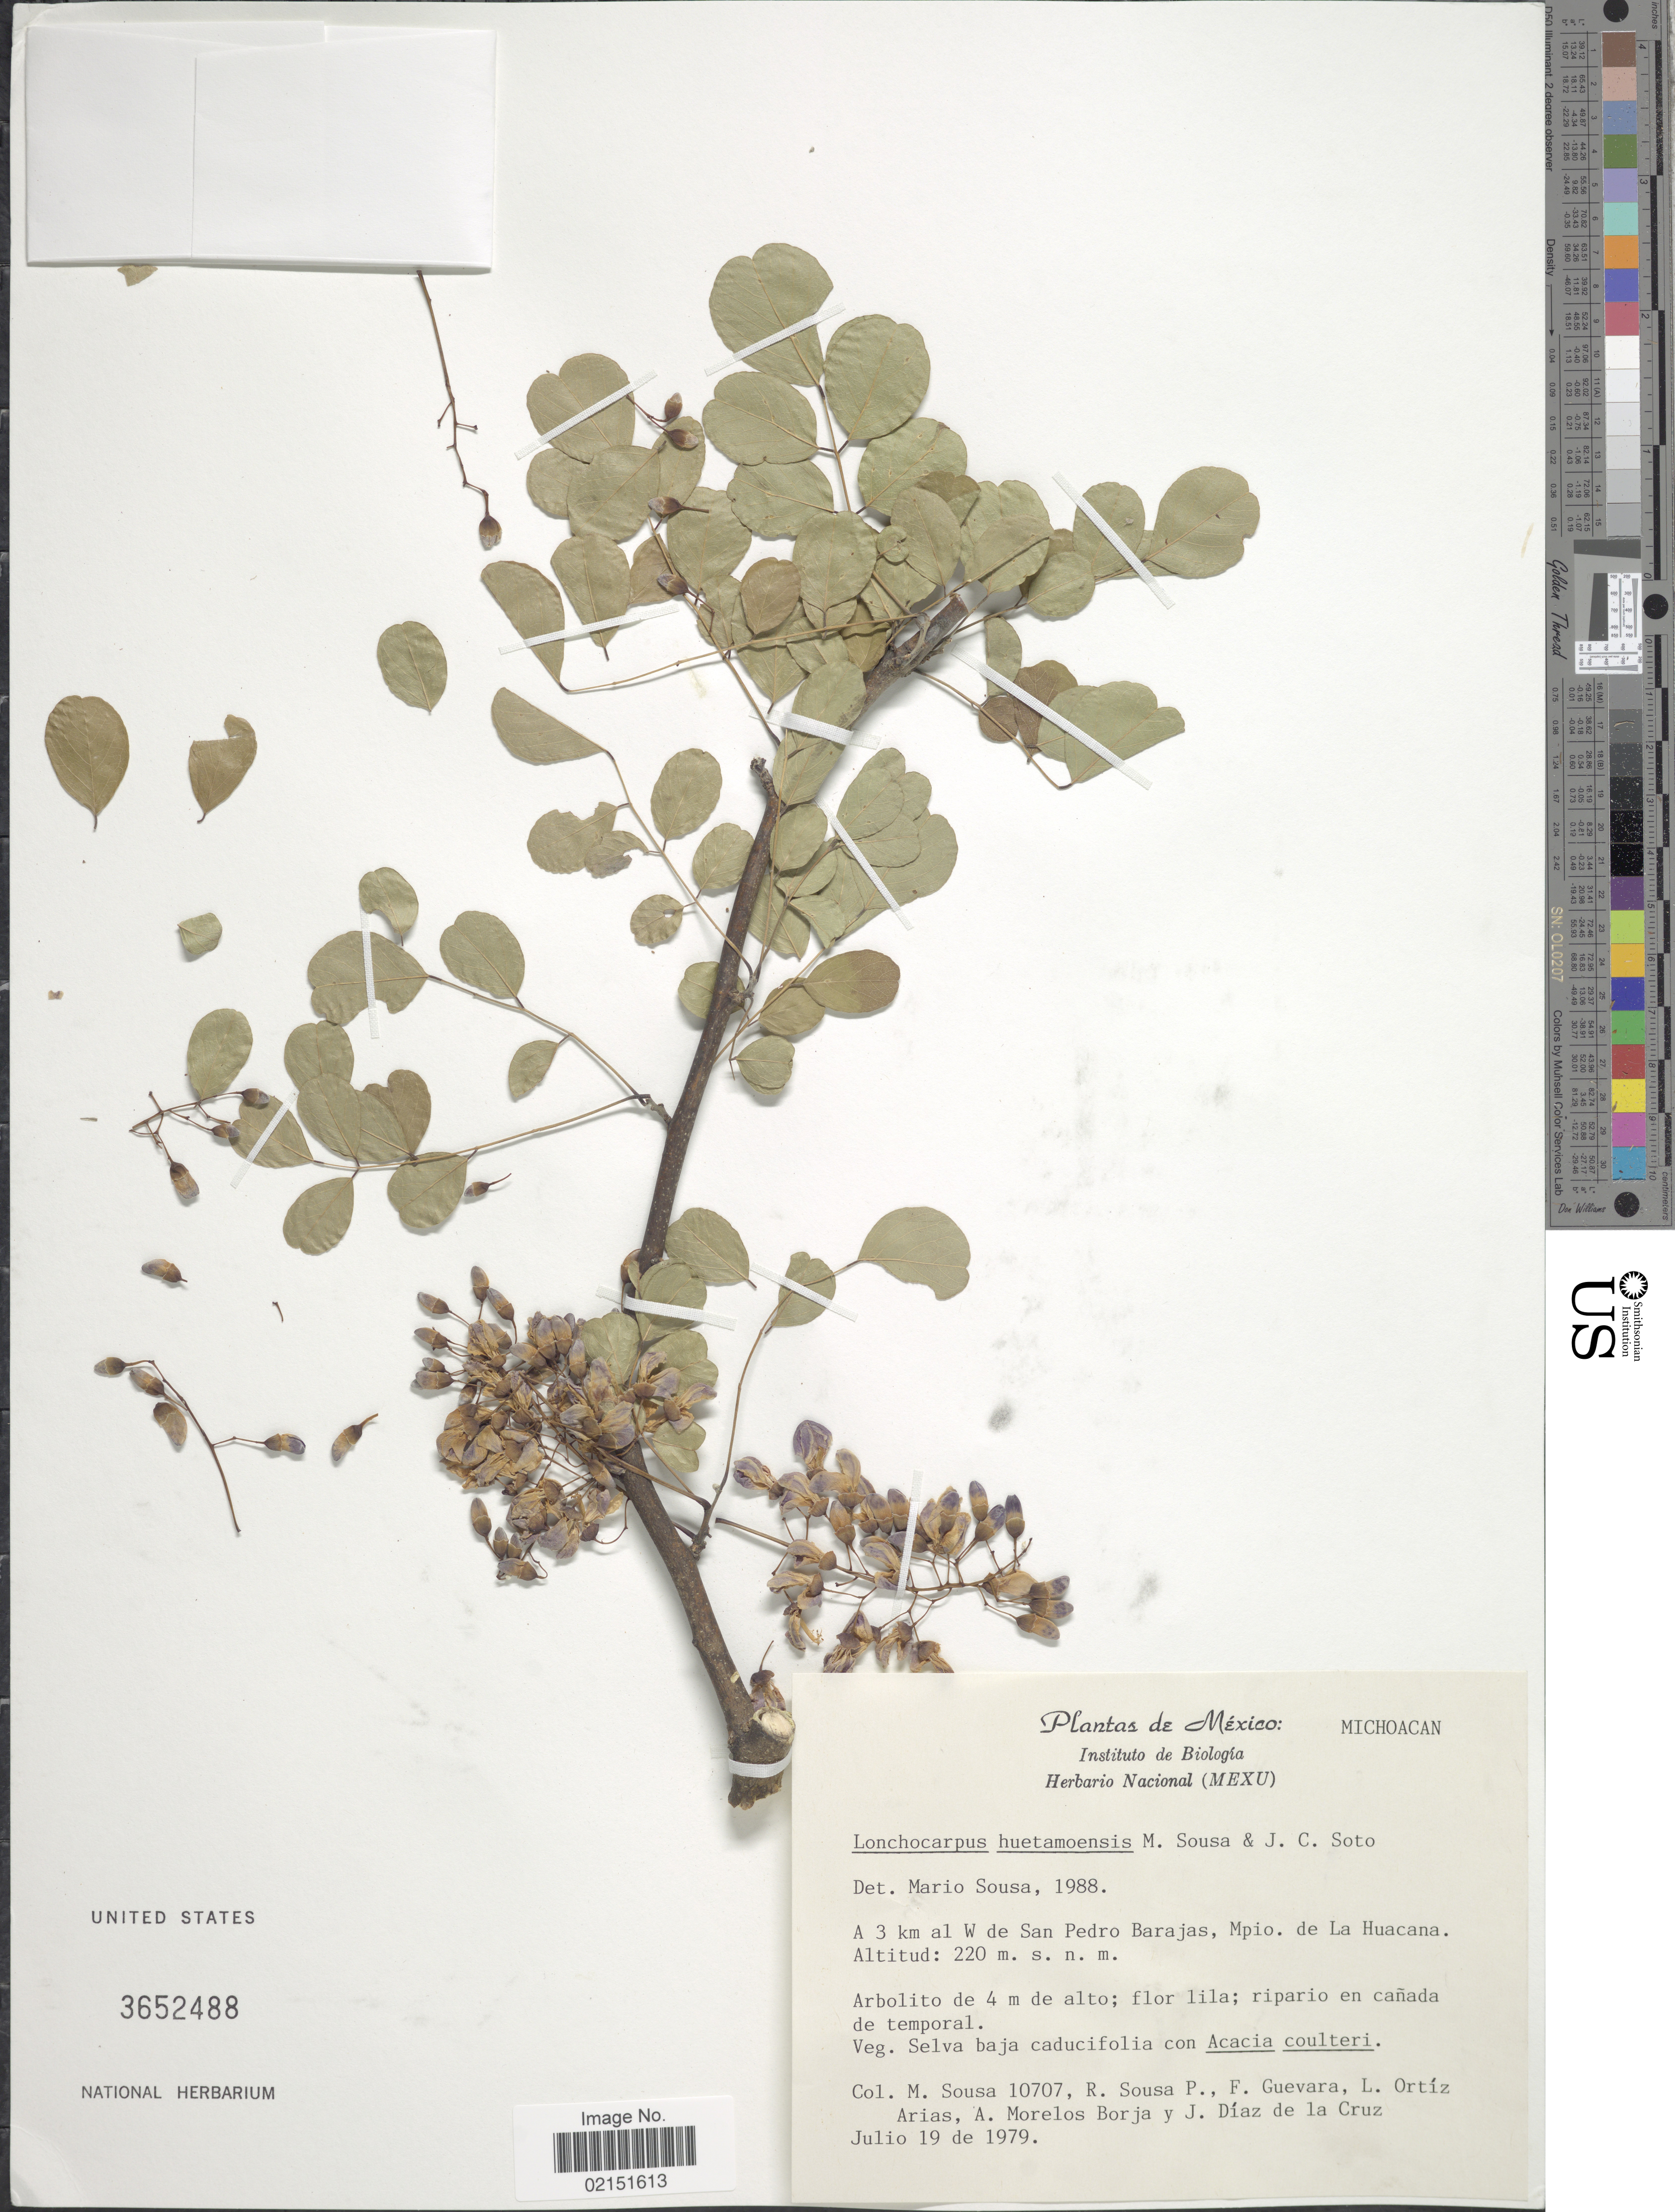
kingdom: Plantae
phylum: Tracheophyta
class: Magnoliopsida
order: Fabales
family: Fabaceae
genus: Lonchocarpus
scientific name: Lonchocarpus huetamoensis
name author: M. Sousa & J.C. Soto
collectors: M. Sousa, R. Sousa, F. Guevara, L. Ortiz & et al.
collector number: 10707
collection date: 1979-07-19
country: Mexico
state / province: Michoacán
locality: A 3 km al W de San Pedro Barajas, Mpio. de La Huacana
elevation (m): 220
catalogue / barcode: US 3652488